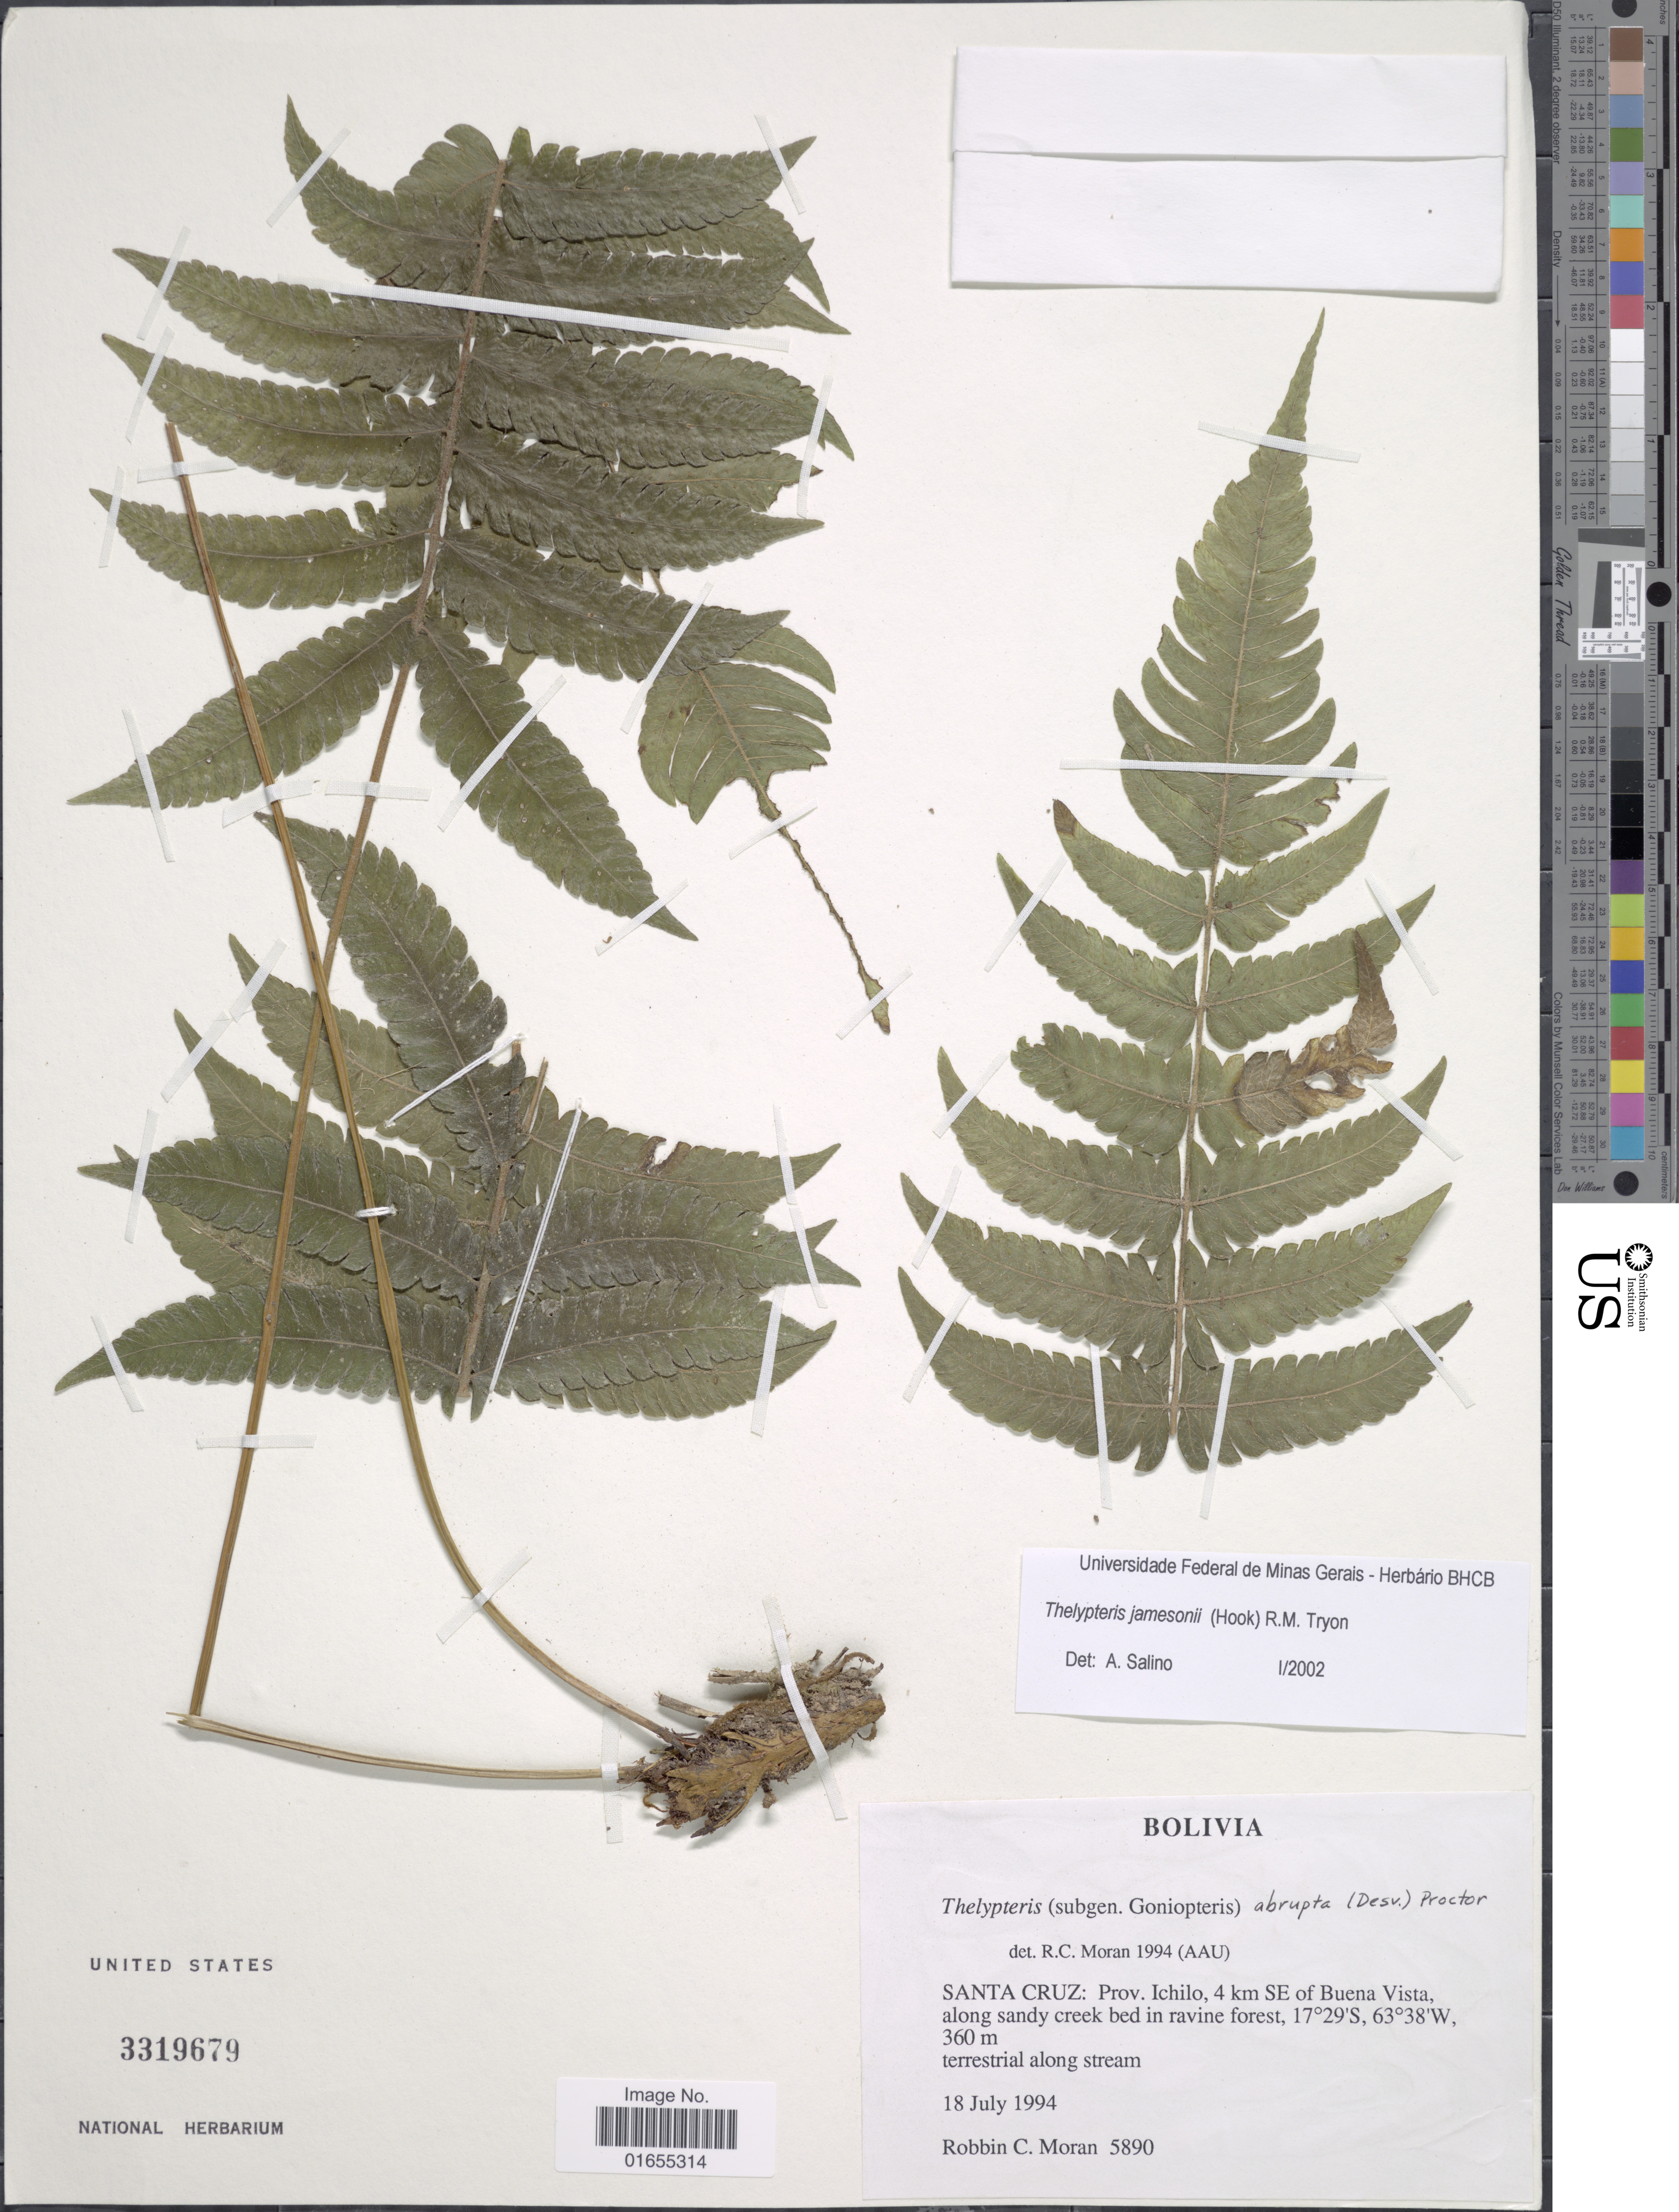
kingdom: Plantae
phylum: Tracheophyta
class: Polypodiopsida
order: Polypodiales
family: Thelypteridaceae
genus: Goniopteris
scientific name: Goniopteris abrupta (Desv.) comb. nov., ined 2015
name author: (Desv.)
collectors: R. C. Moran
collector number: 5890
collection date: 1994-07-18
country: Bolivia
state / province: Santa Cruz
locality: Prov. Ichilo, 4 km SE of Buena Vista, along sandy creek bed in ravine forest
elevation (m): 360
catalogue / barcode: US 3319679